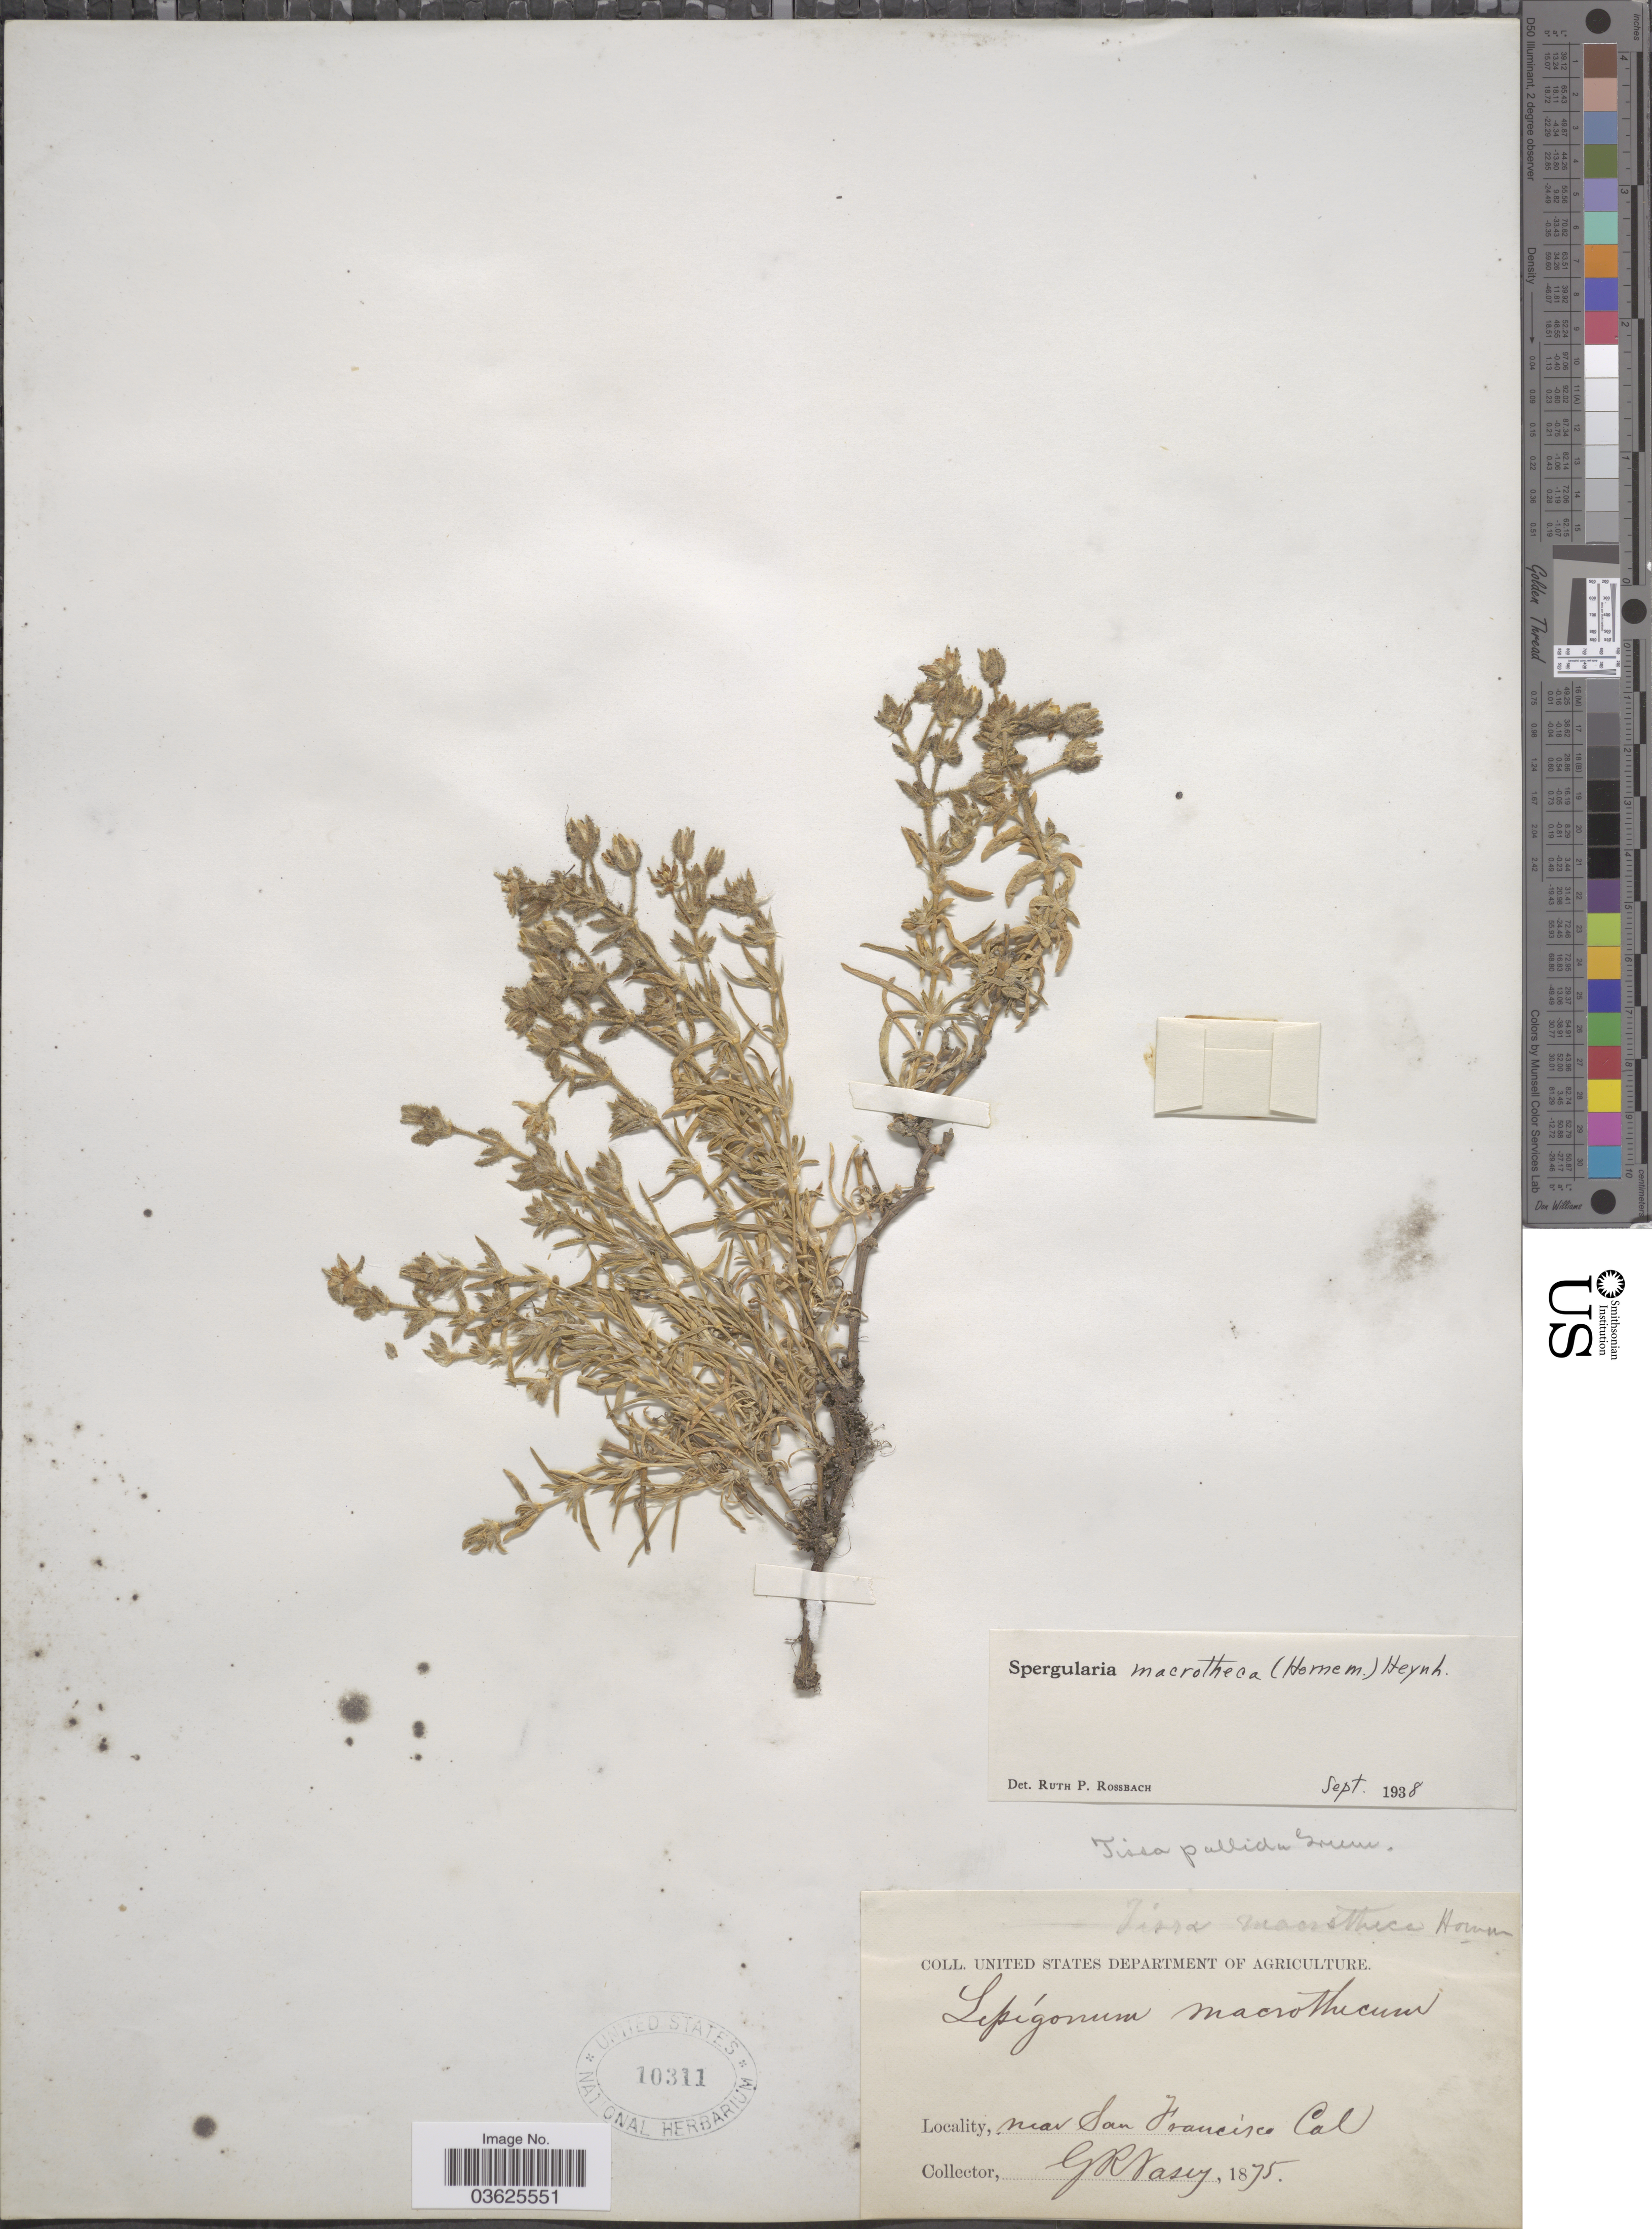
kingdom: Plantae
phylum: Tracheophyta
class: Magnoliopsida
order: Caryophyllales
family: Caryophyllaceae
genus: Spergularia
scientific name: Spergularia macrotheca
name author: (Hornem.) Heynh.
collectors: G. R. Vasey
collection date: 1875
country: United States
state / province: California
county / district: San Francisco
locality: Near San Francisco.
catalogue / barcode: US 10311